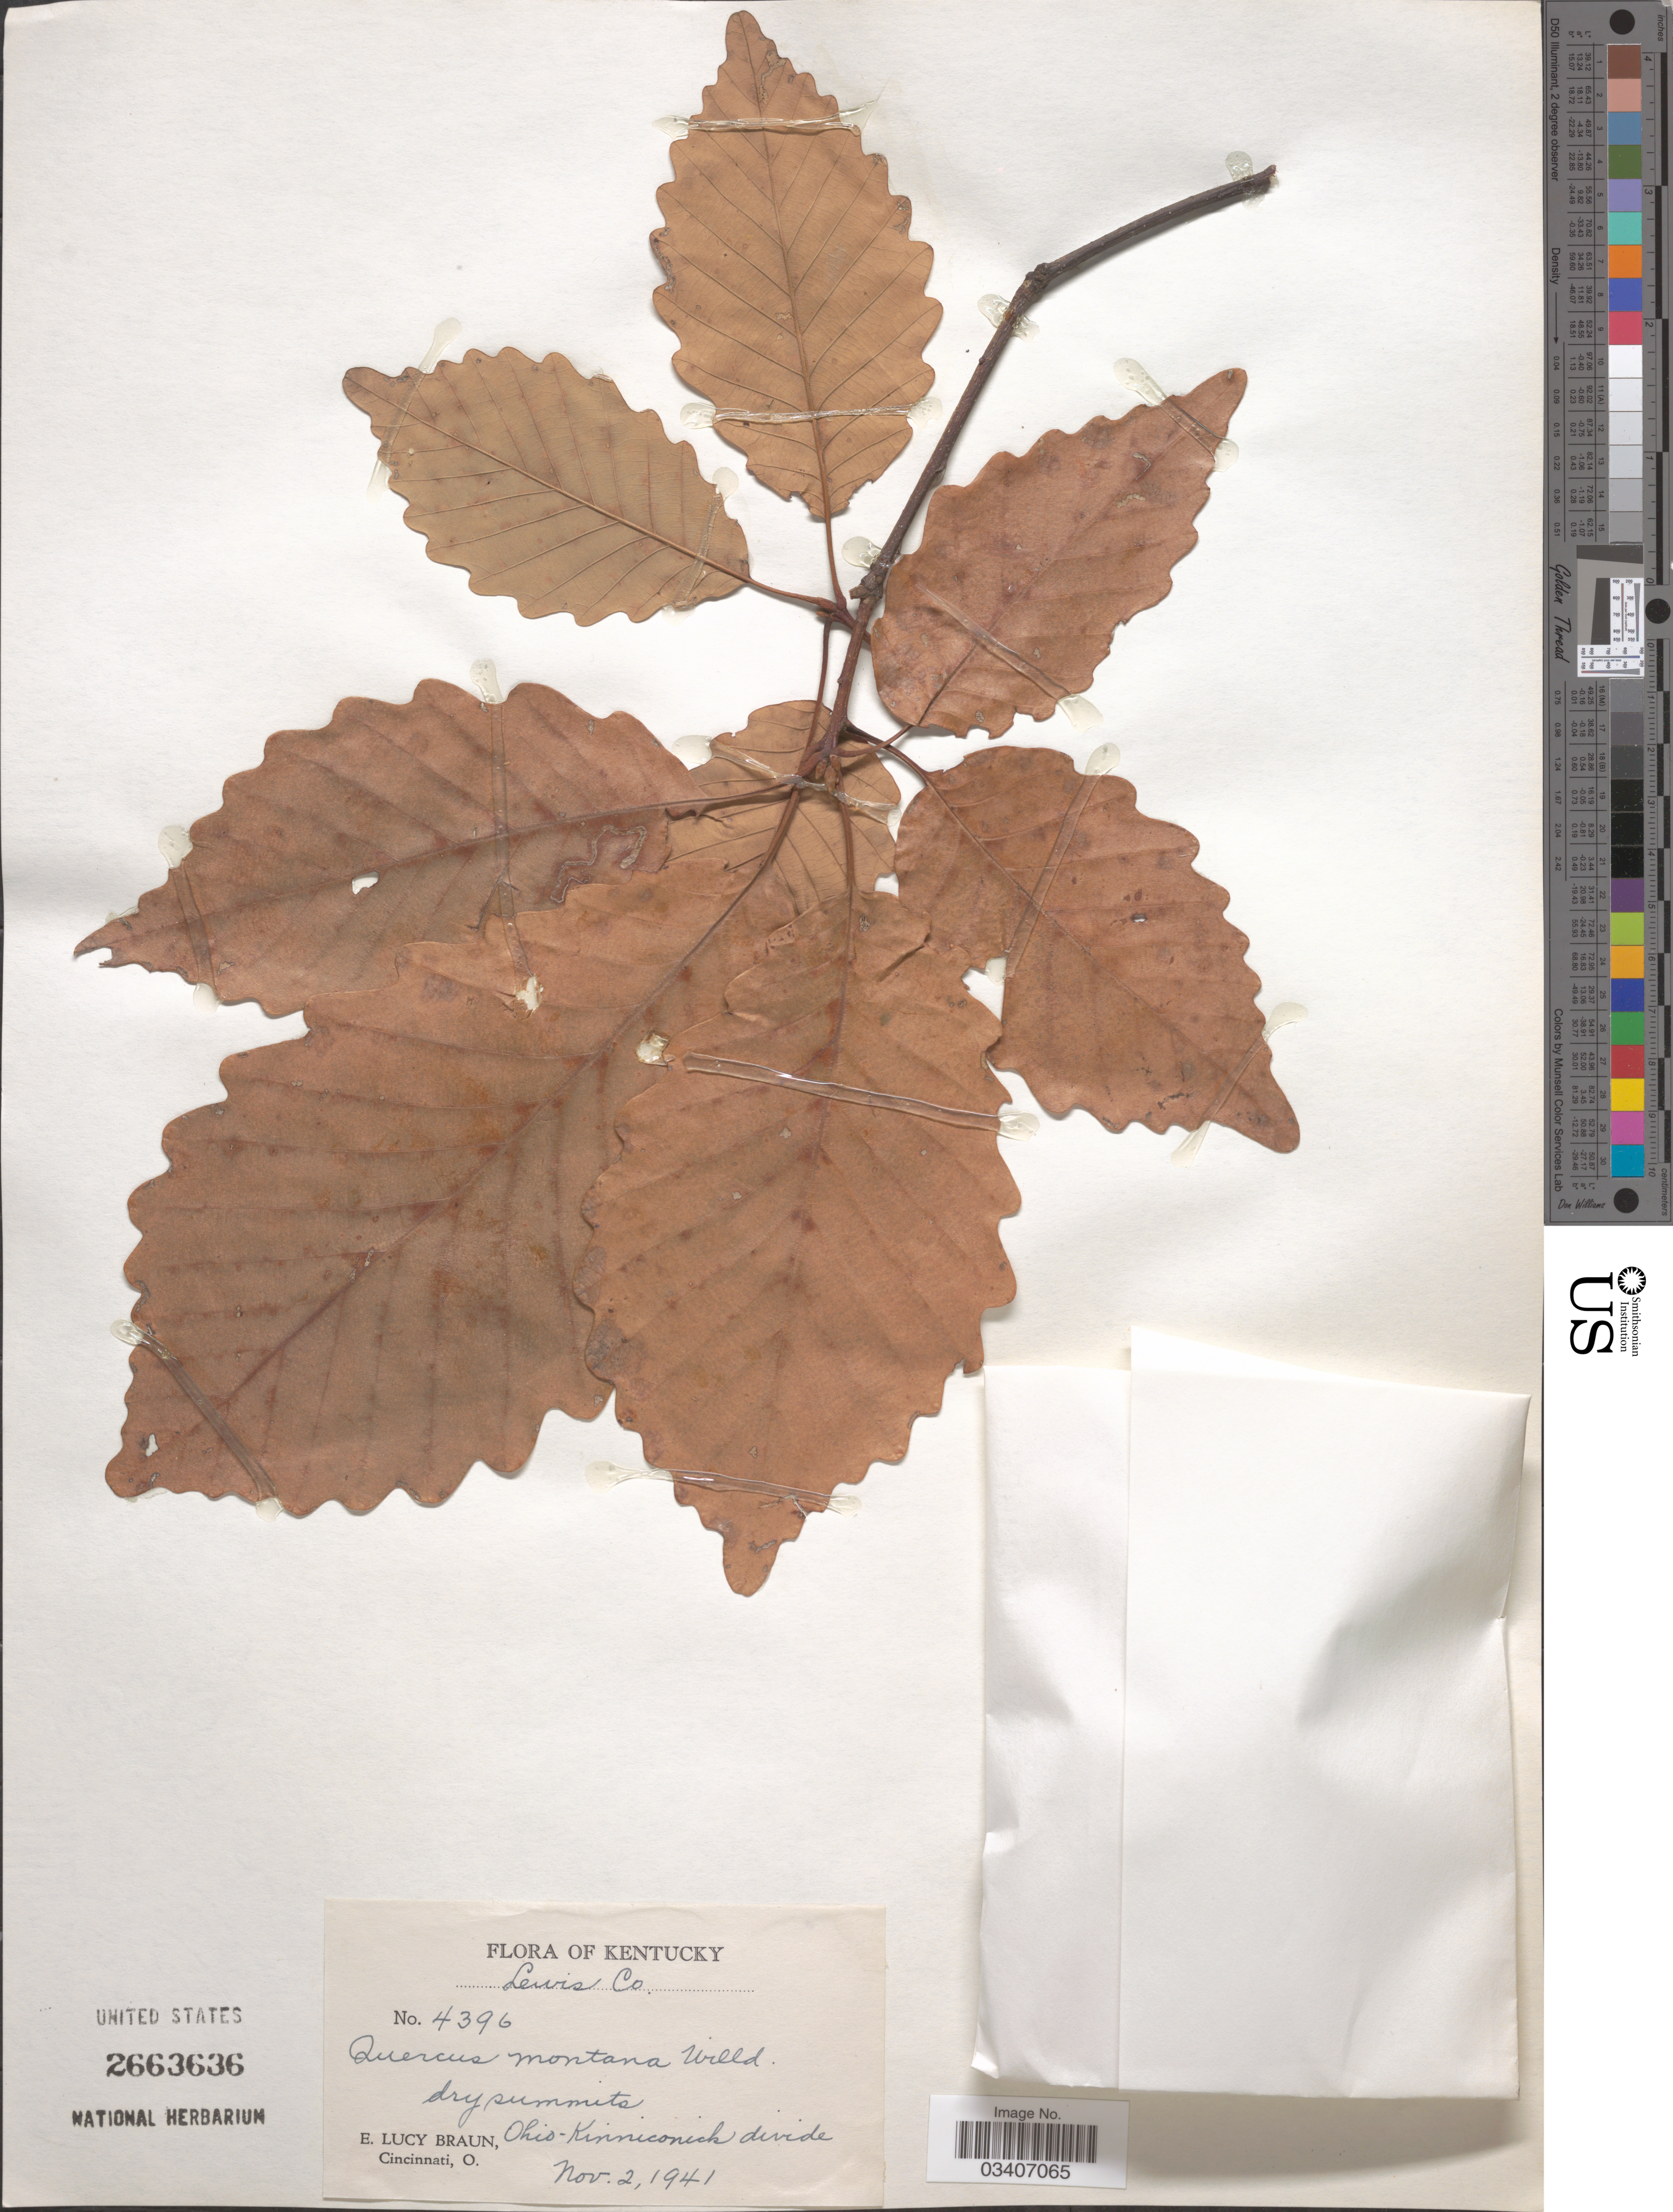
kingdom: Plantae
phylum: Tracheophyta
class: Magnoliopsida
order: Fagales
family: Fagaceae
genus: Quercus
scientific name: Quercus montana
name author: Willd.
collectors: E. L. Braun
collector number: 4396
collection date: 1941-11-02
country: United States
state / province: Kentucky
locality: Lewis Co. Ohio-Kinniconick divide.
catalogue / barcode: US 2663636